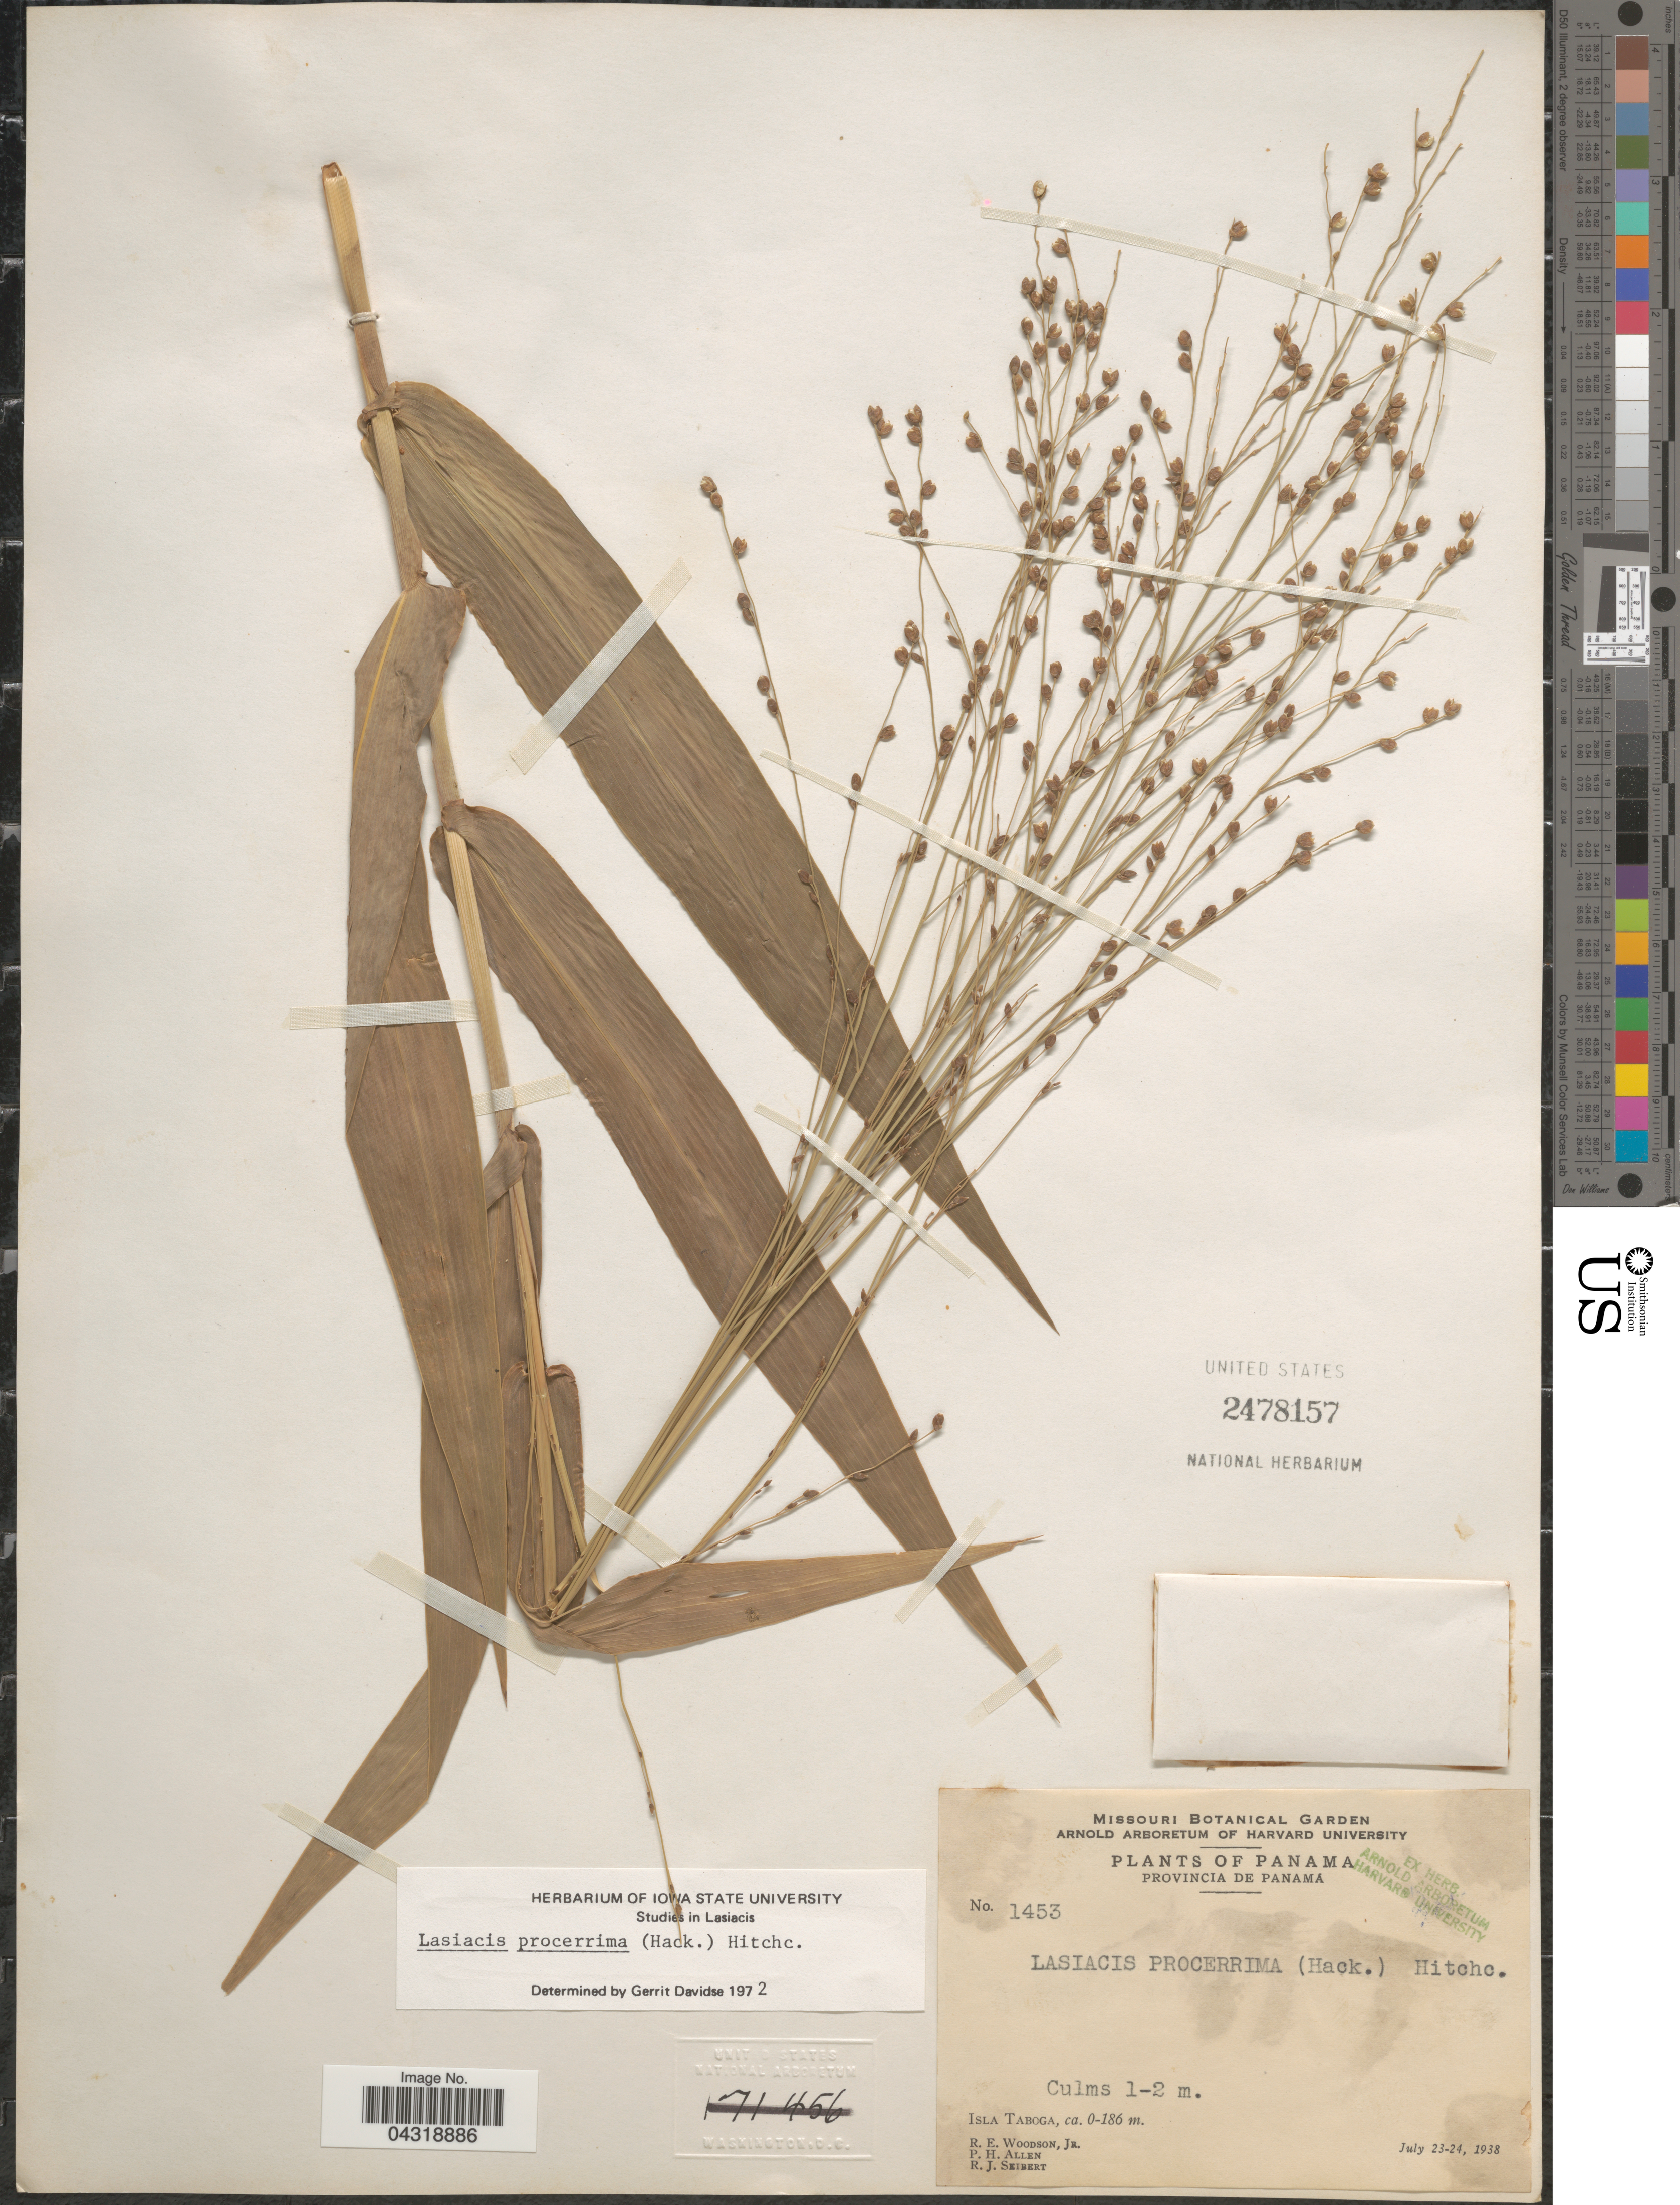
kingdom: Plantae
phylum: Tracheophyta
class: Liliopsida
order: Poales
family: Poaceae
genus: Lasiacis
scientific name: Lasiacis procerrima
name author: (Hack.) Hitchc.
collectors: R. E. Woodson, P. H. Allen & R. J. Seibert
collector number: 1453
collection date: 1938-07-23/1938-07-24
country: Panama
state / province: Panamá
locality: Isla Taboga.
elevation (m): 0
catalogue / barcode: US 2478157